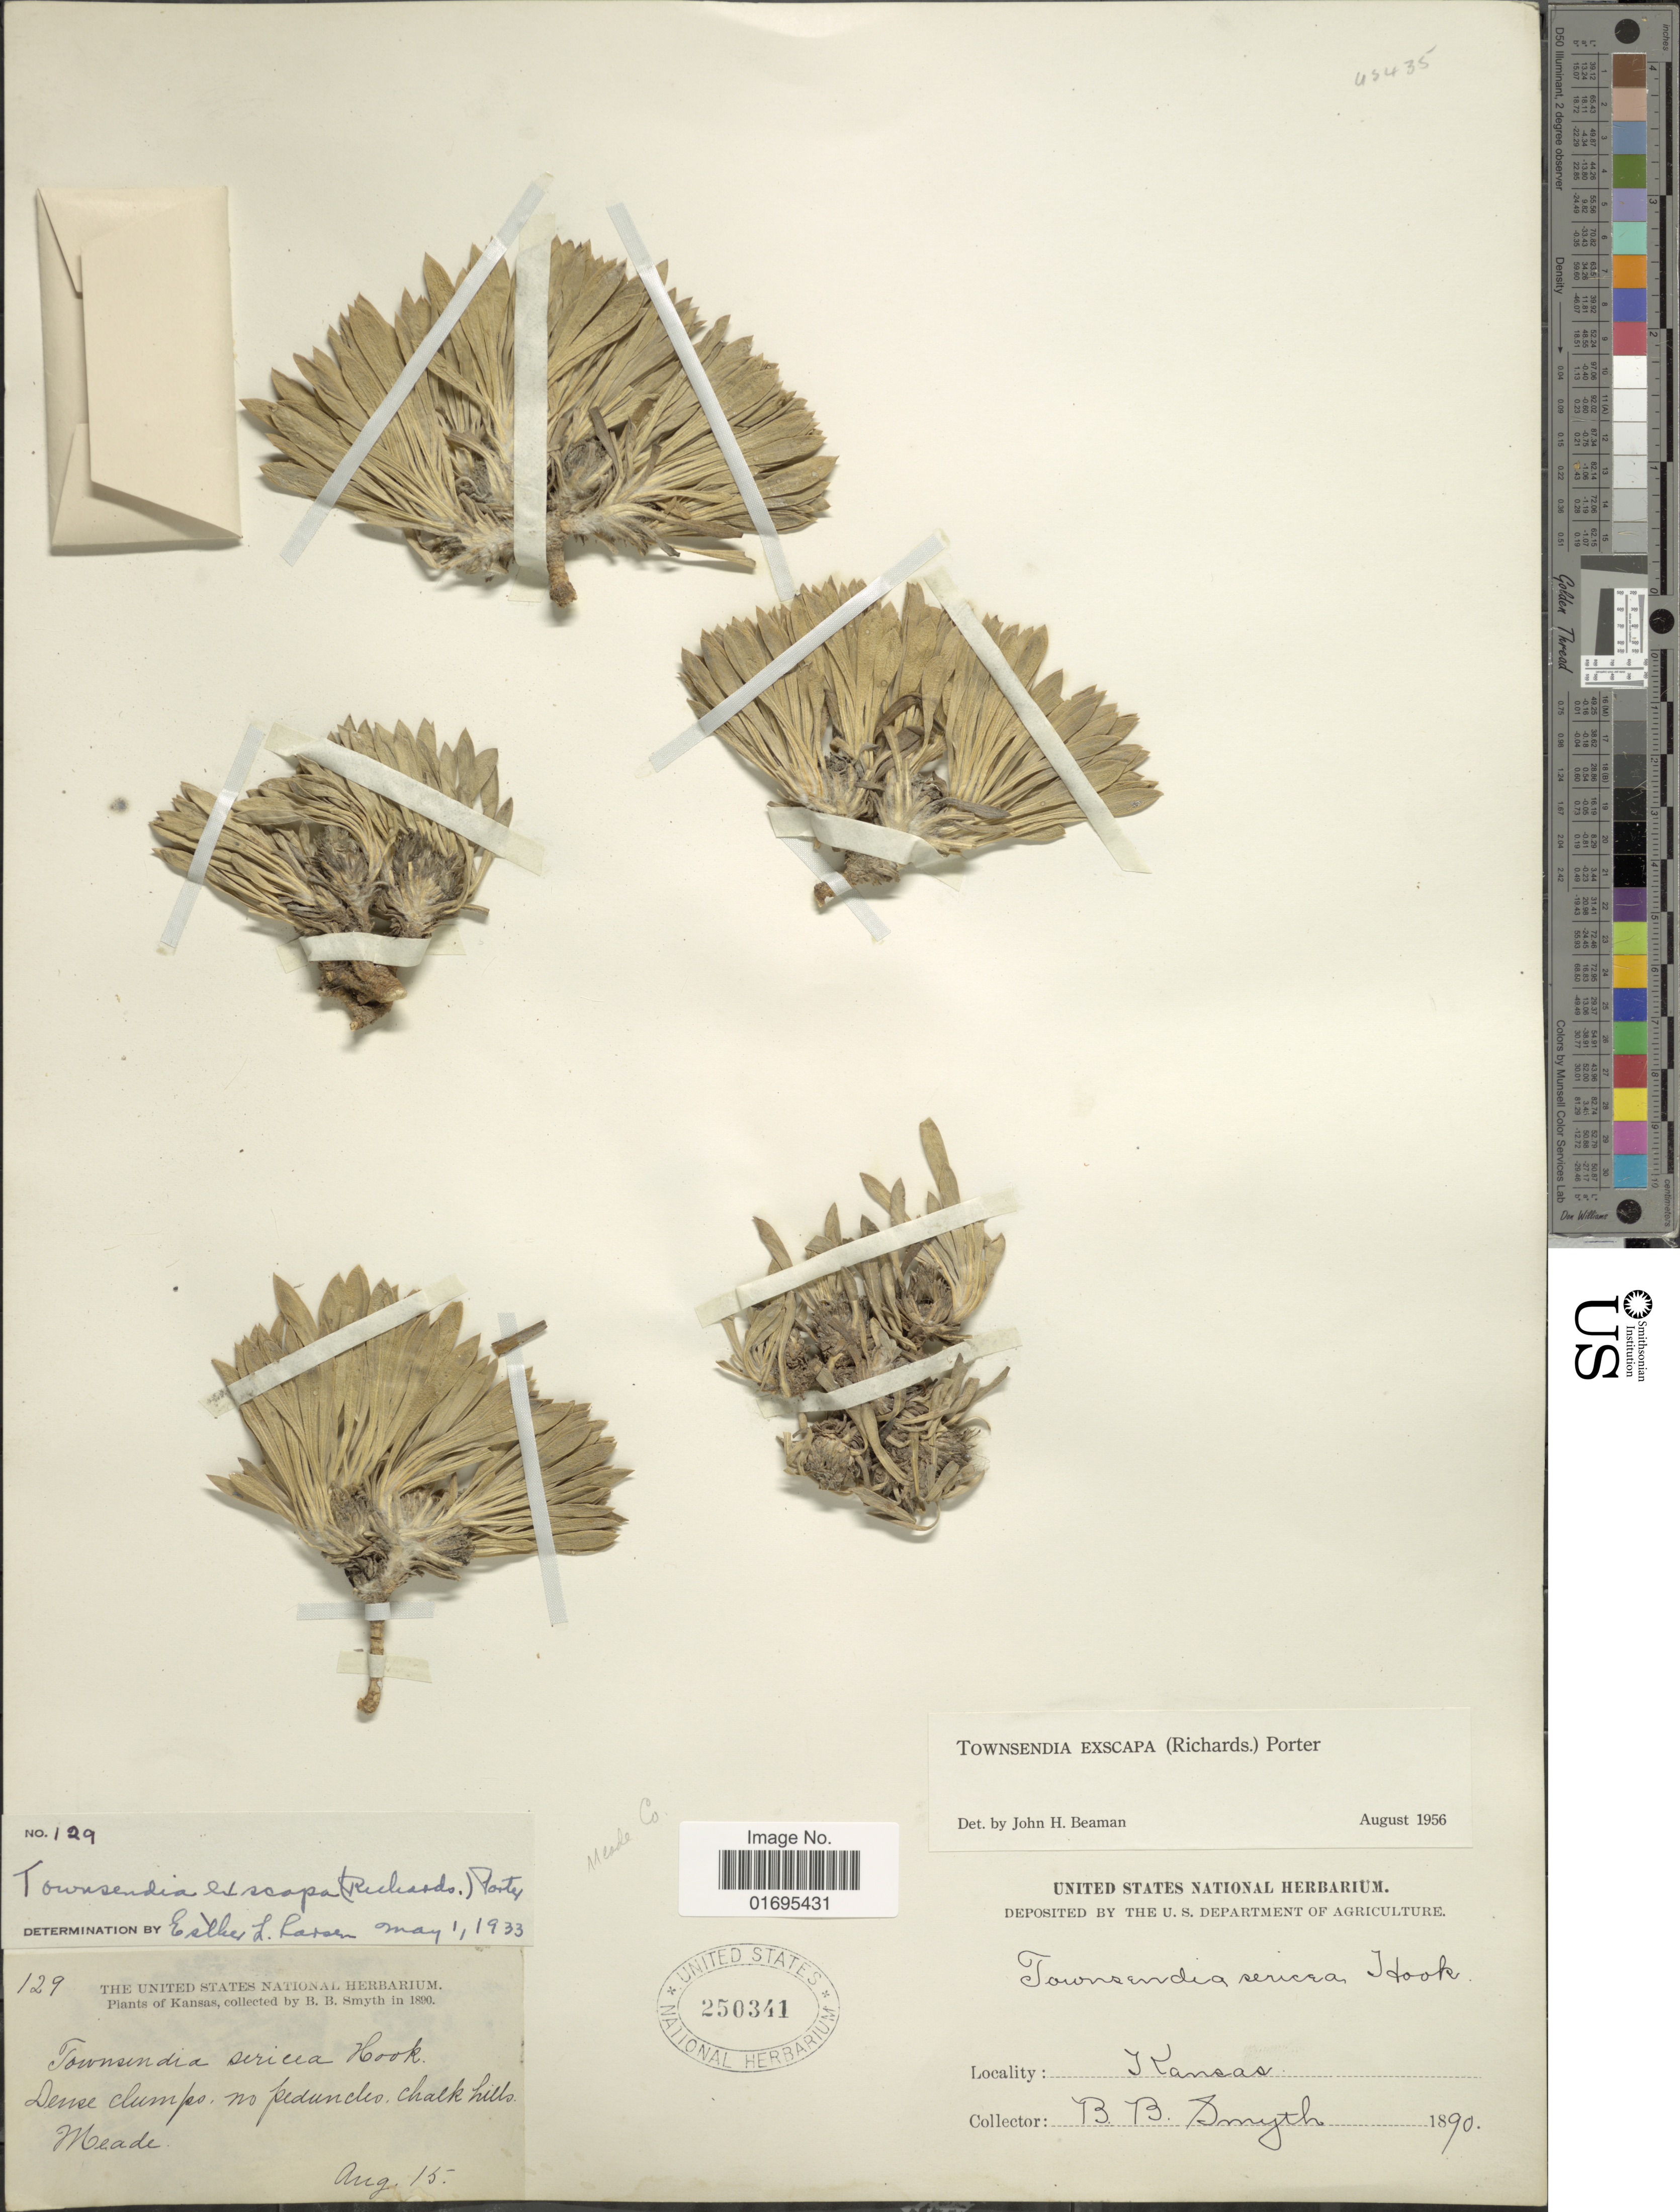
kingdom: Plantae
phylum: Tracheophyta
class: Magnoliopsida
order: Asterales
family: Asteraceae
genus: Townsendia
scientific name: Townsendia exscapa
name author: (Richardson) Porter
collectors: B. Smyth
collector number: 129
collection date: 1890-08-15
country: United States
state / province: Kansas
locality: Chalk hills, Meade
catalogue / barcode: US 250341